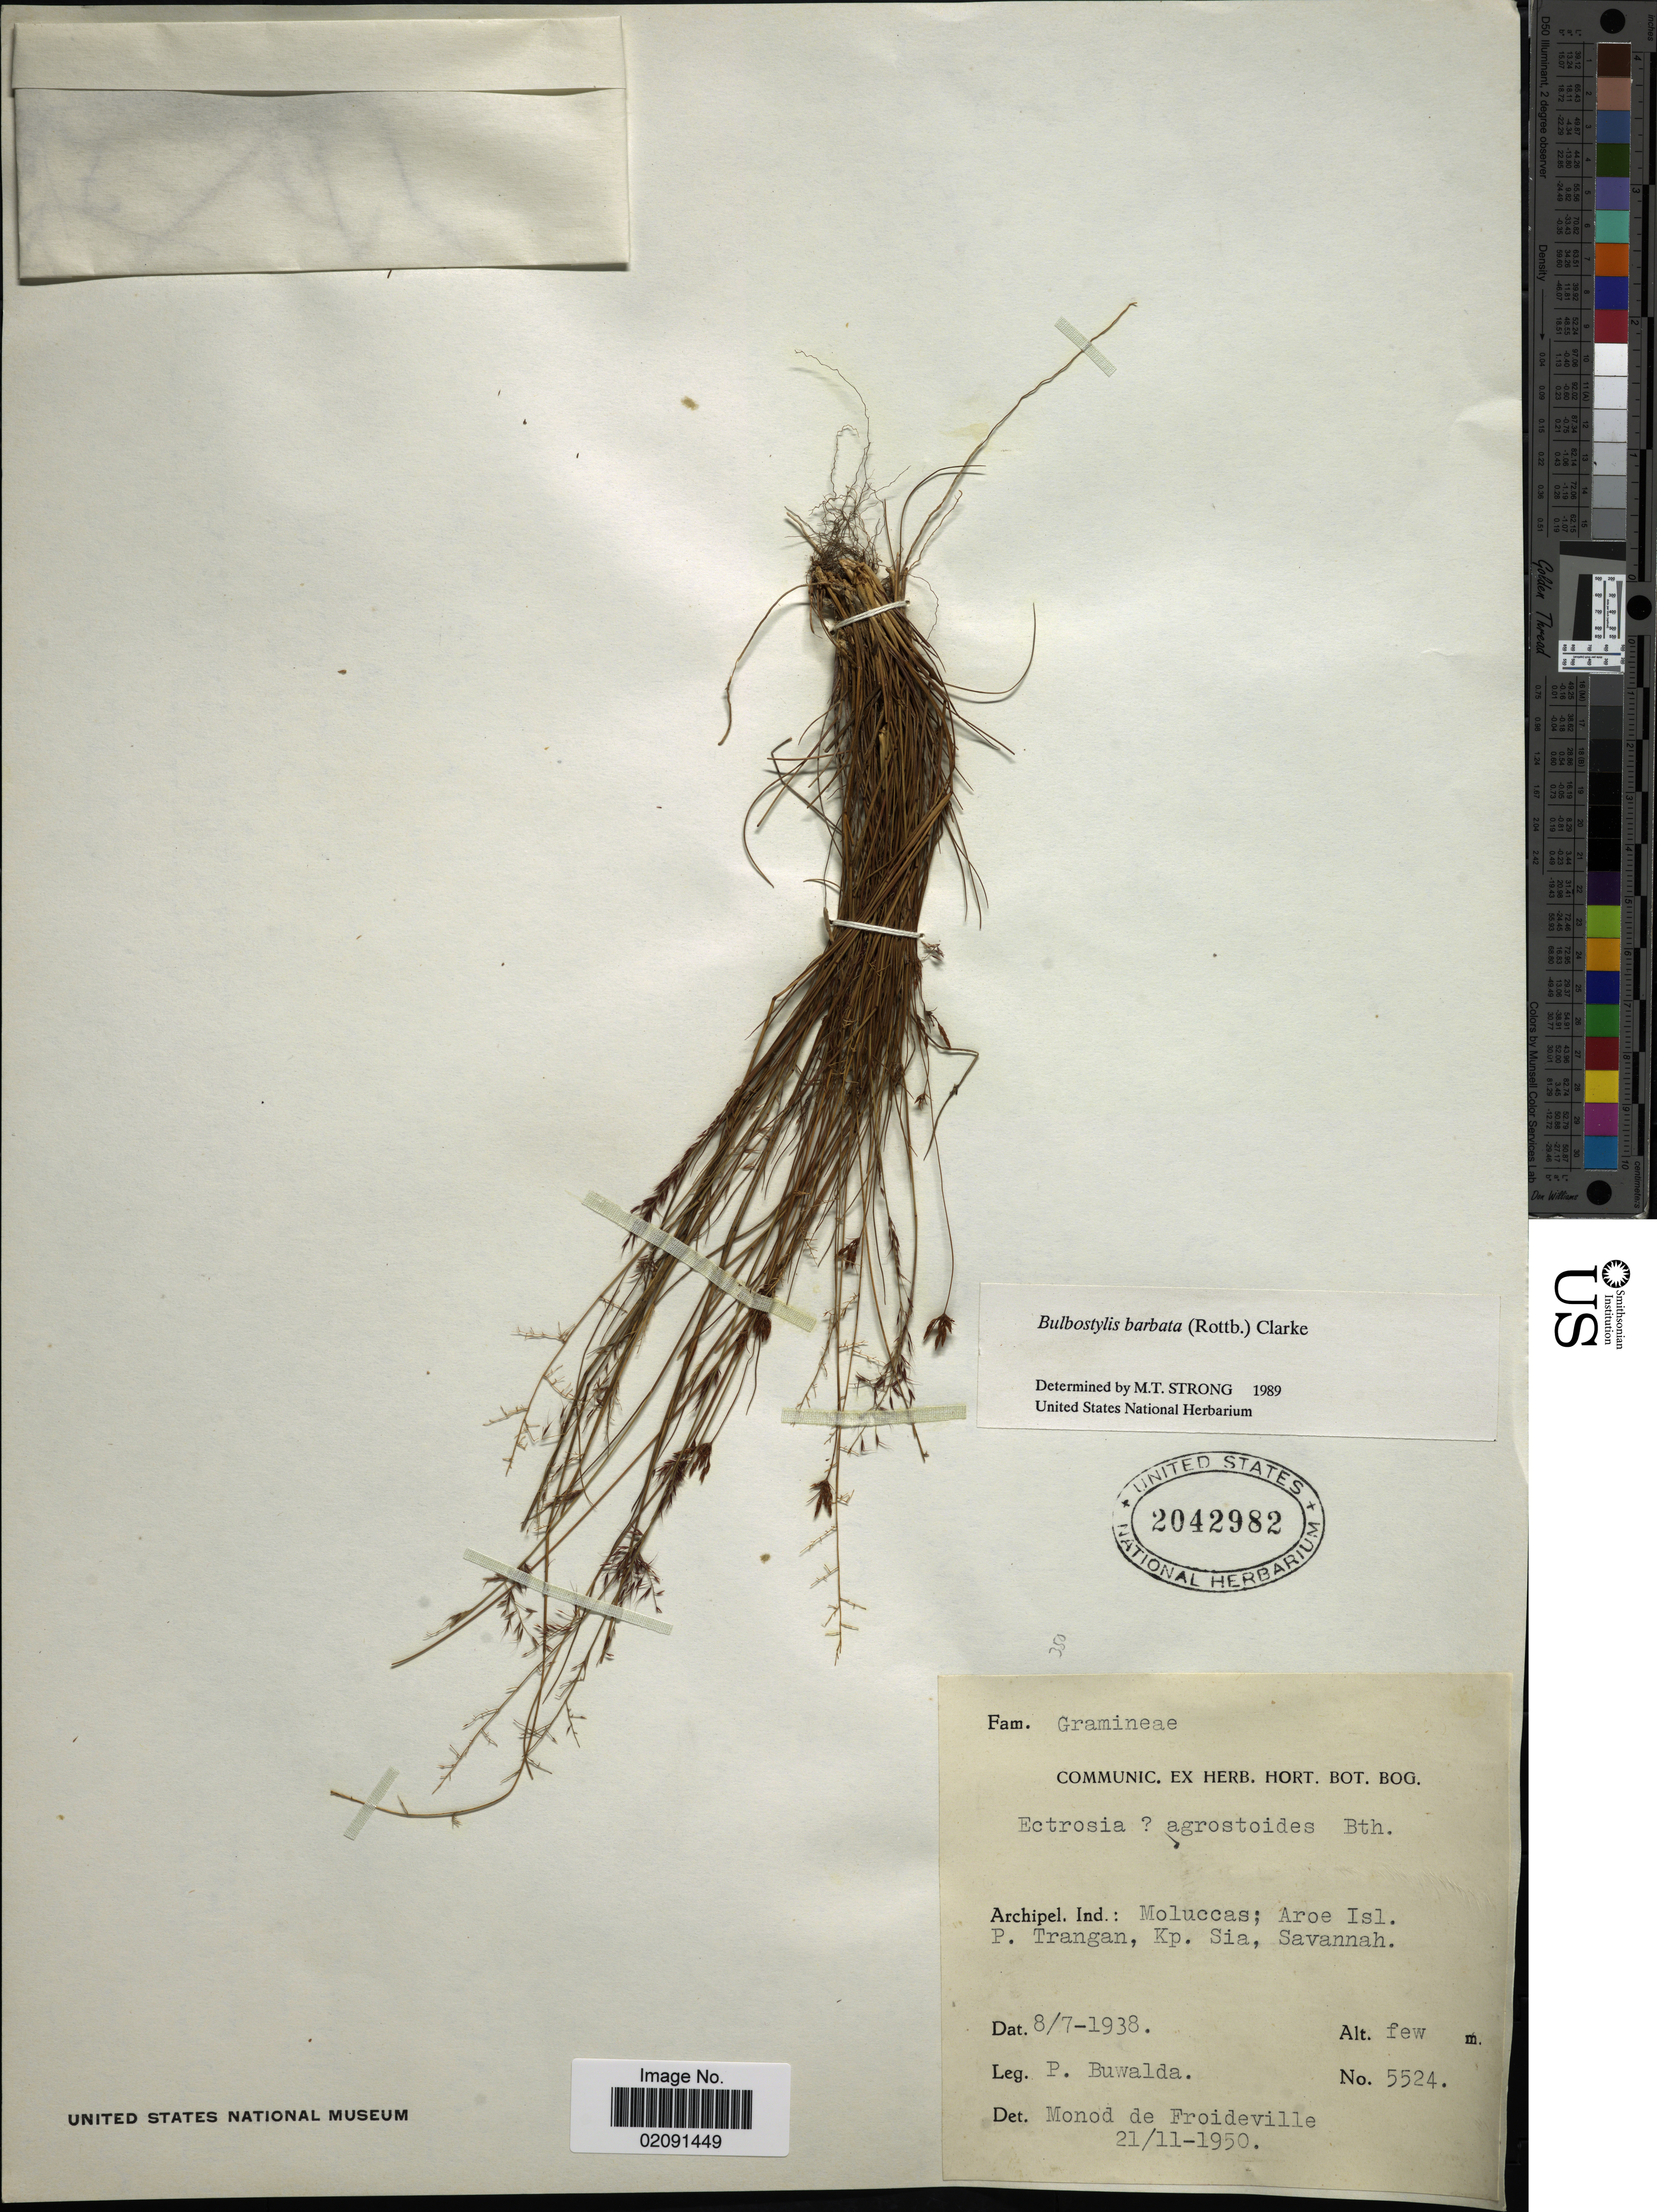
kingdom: Plantae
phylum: Tracheophyta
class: Liliopsida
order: Poales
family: Cyperaceae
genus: Bulbostylis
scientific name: Bulbostylis barbata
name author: (Rottb.) C.B. Clarke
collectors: P. Buwalda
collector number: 5524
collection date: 1938-07-08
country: Indonesia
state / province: Maluku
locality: Moluccas; Aroe Isl. P. Trangan, Kp. Sia.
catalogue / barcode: US 2042982